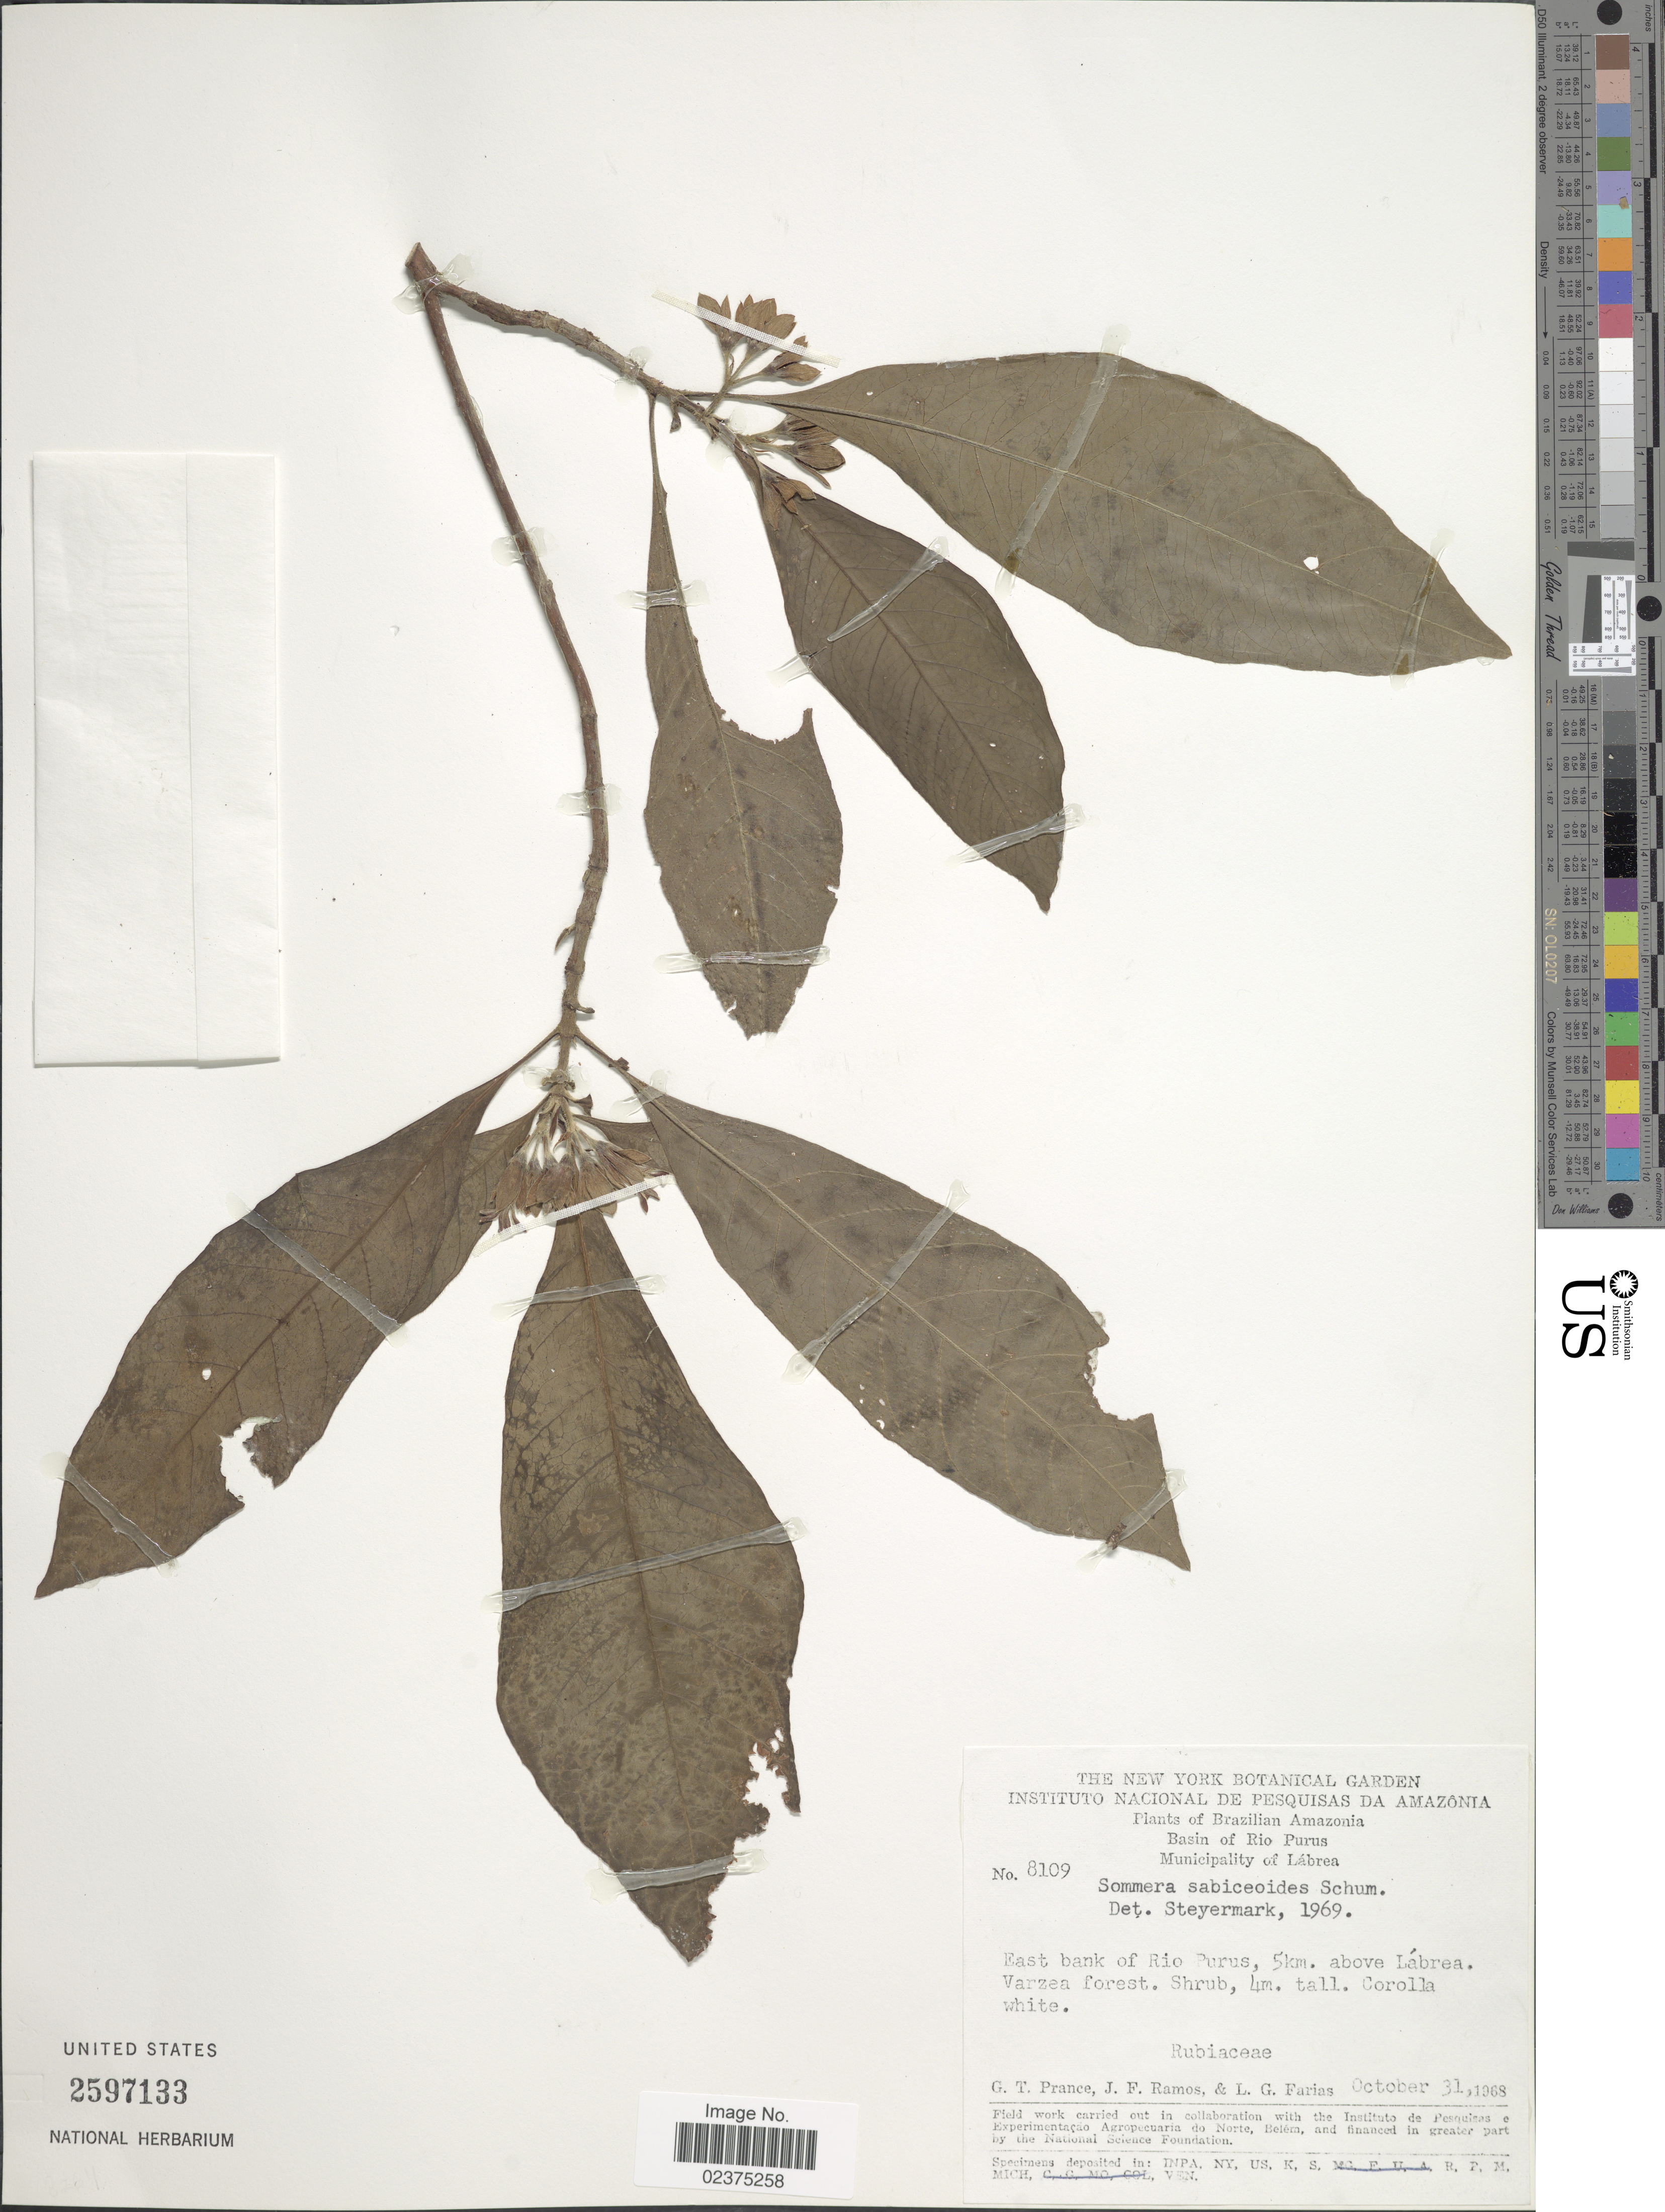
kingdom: Plantae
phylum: Tracheophyta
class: Magnoliopsida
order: Gentianales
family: Rubiaceae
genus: Sommera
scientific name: Sommera sabiceoides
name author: K. Schum.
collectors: G. T. Prance, J. F. Ramos & L. G. Farias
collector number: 8109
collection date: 1968-10-31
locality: Brazilian Amazonia, Basin of Rio Purus, Municipality of Lábran, East bank of Rio Purus, 5km above Lábrea. Varzea forest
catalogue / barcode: US 2597133